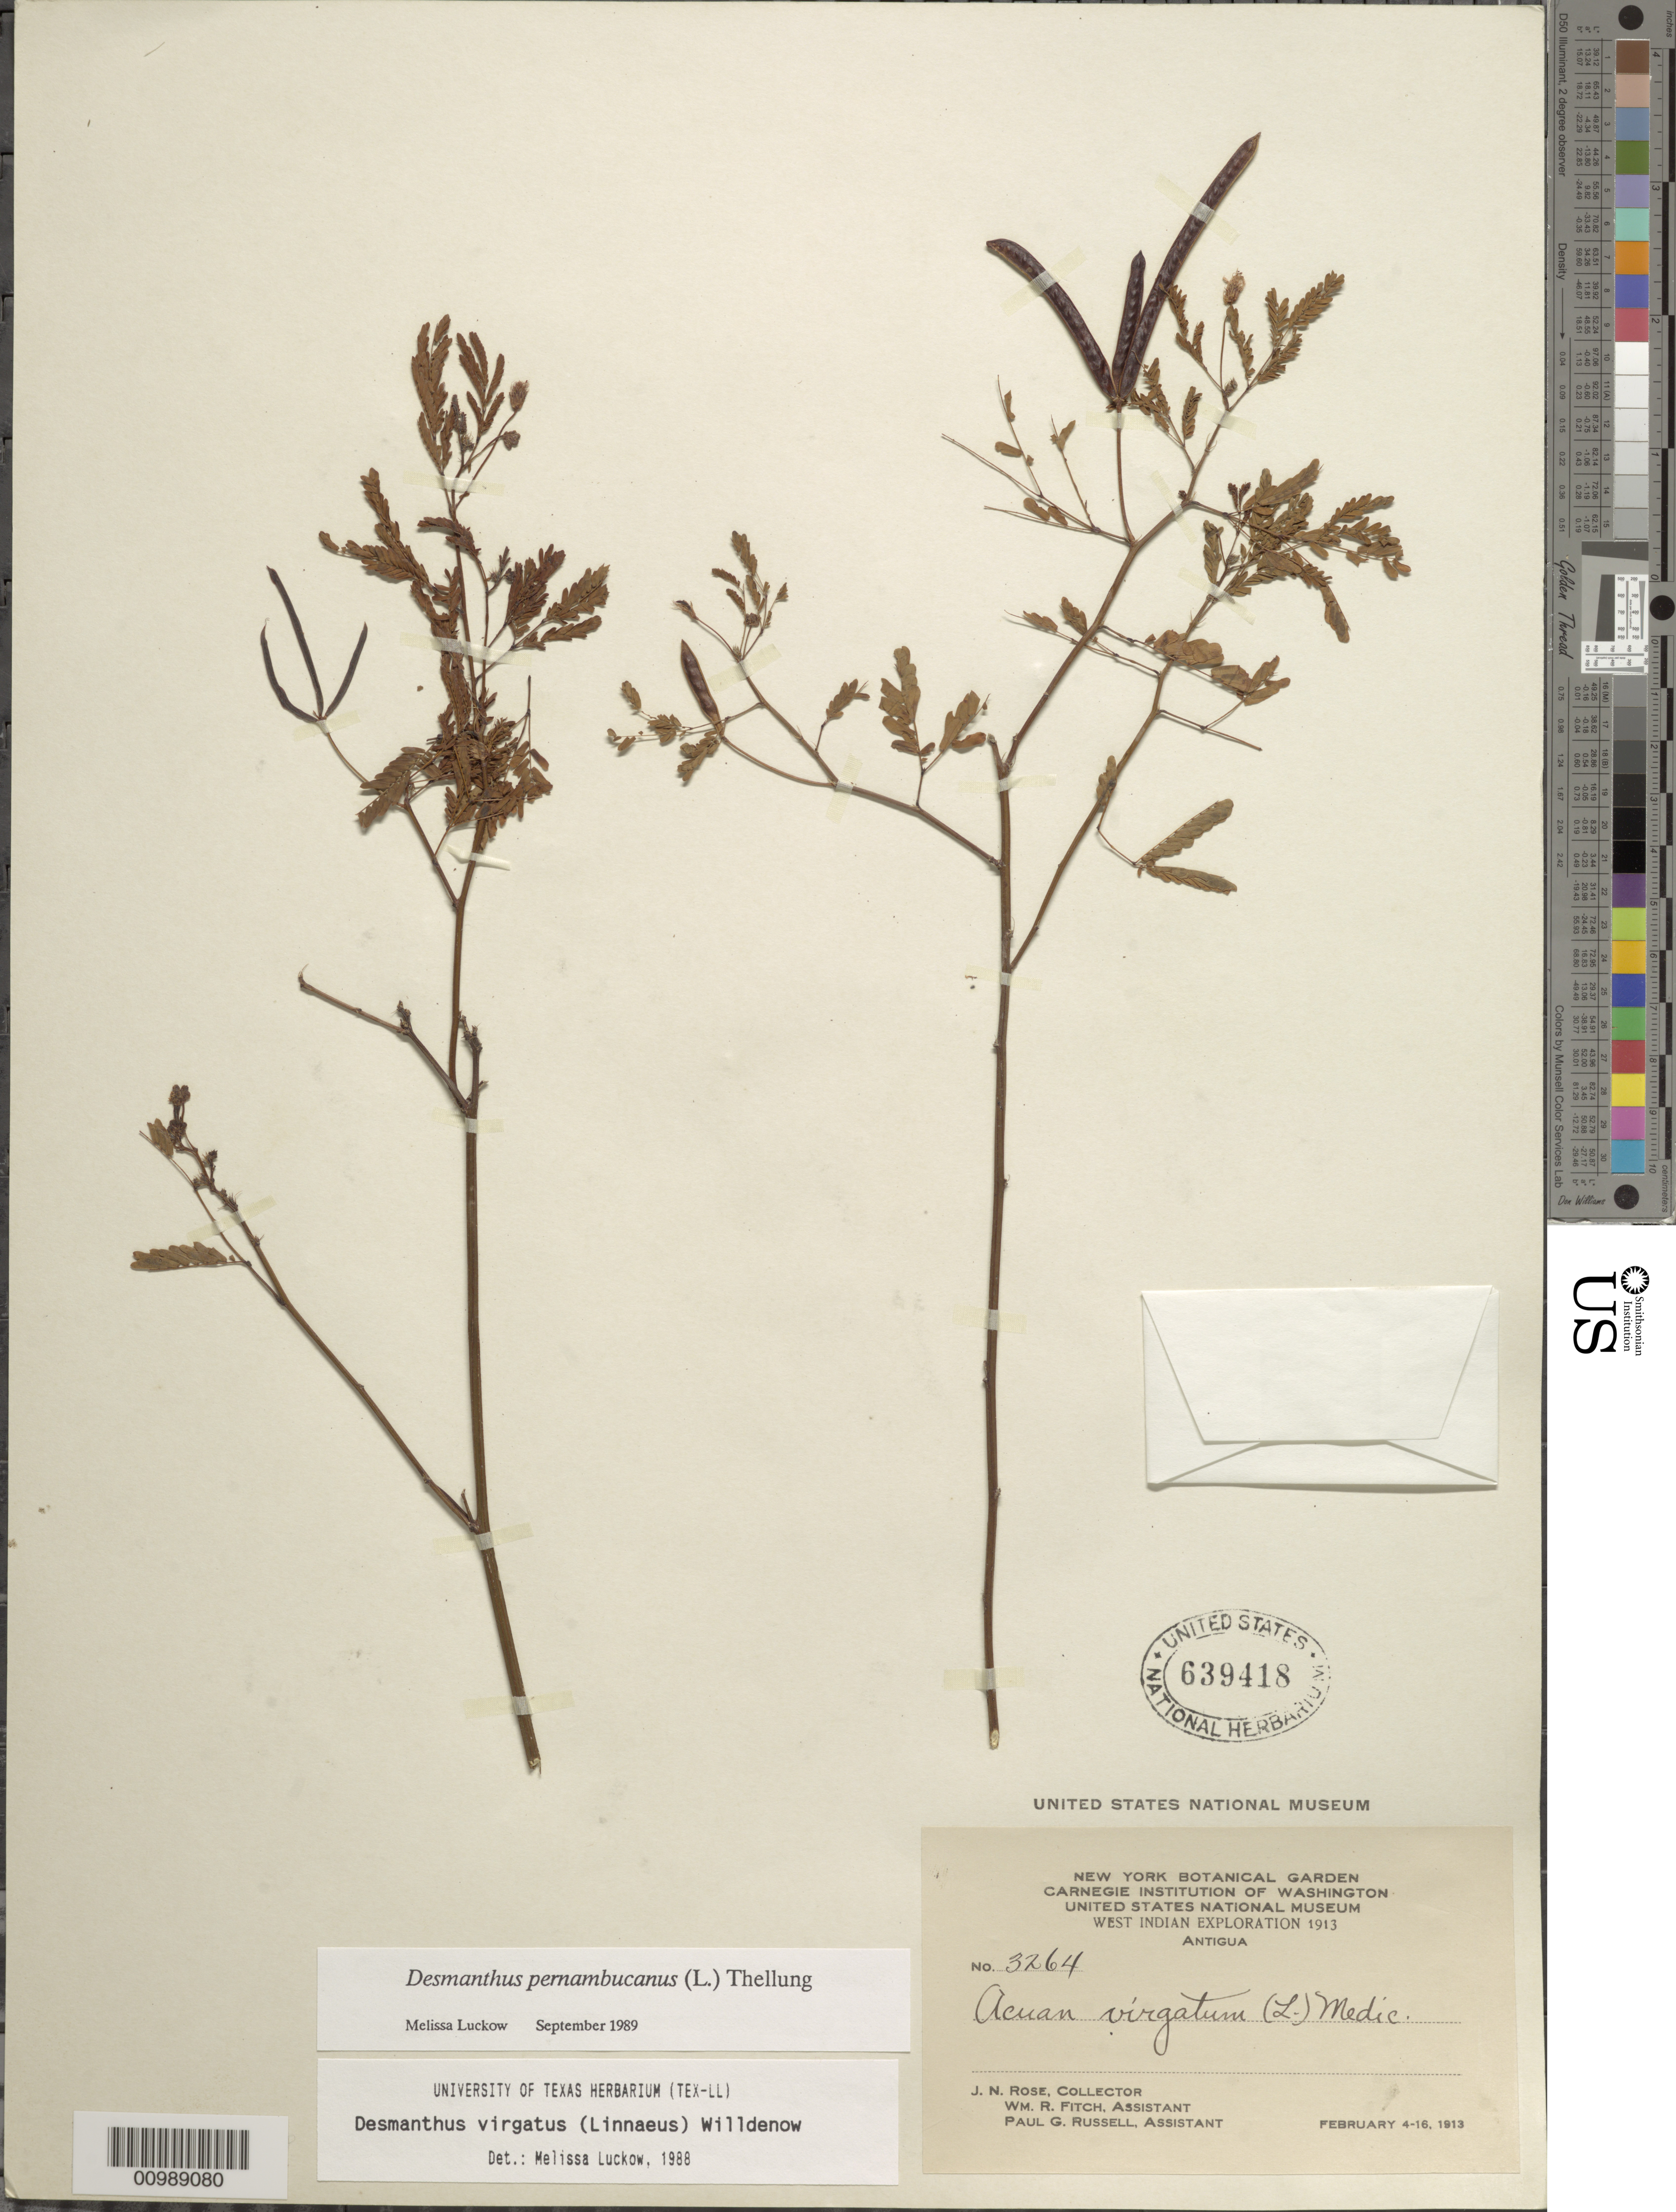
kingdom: Plantae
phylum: Tracheophyta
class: Magnoliopsida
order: Fabales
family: Fabaceae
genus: Desmanthus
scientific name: Desmanthus pernambucanus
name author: (L.) Thell.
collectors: J. N. Rose, W. R. Fitch & P. G. Russell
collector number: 3264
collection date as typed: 04 Feb 1913 to 16 Feb 1913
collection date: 1913-02-04/1913-02-16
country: Antigua and Barbuda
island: Leeward Is.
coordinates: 0 N, 0 E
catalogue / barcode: US 639418